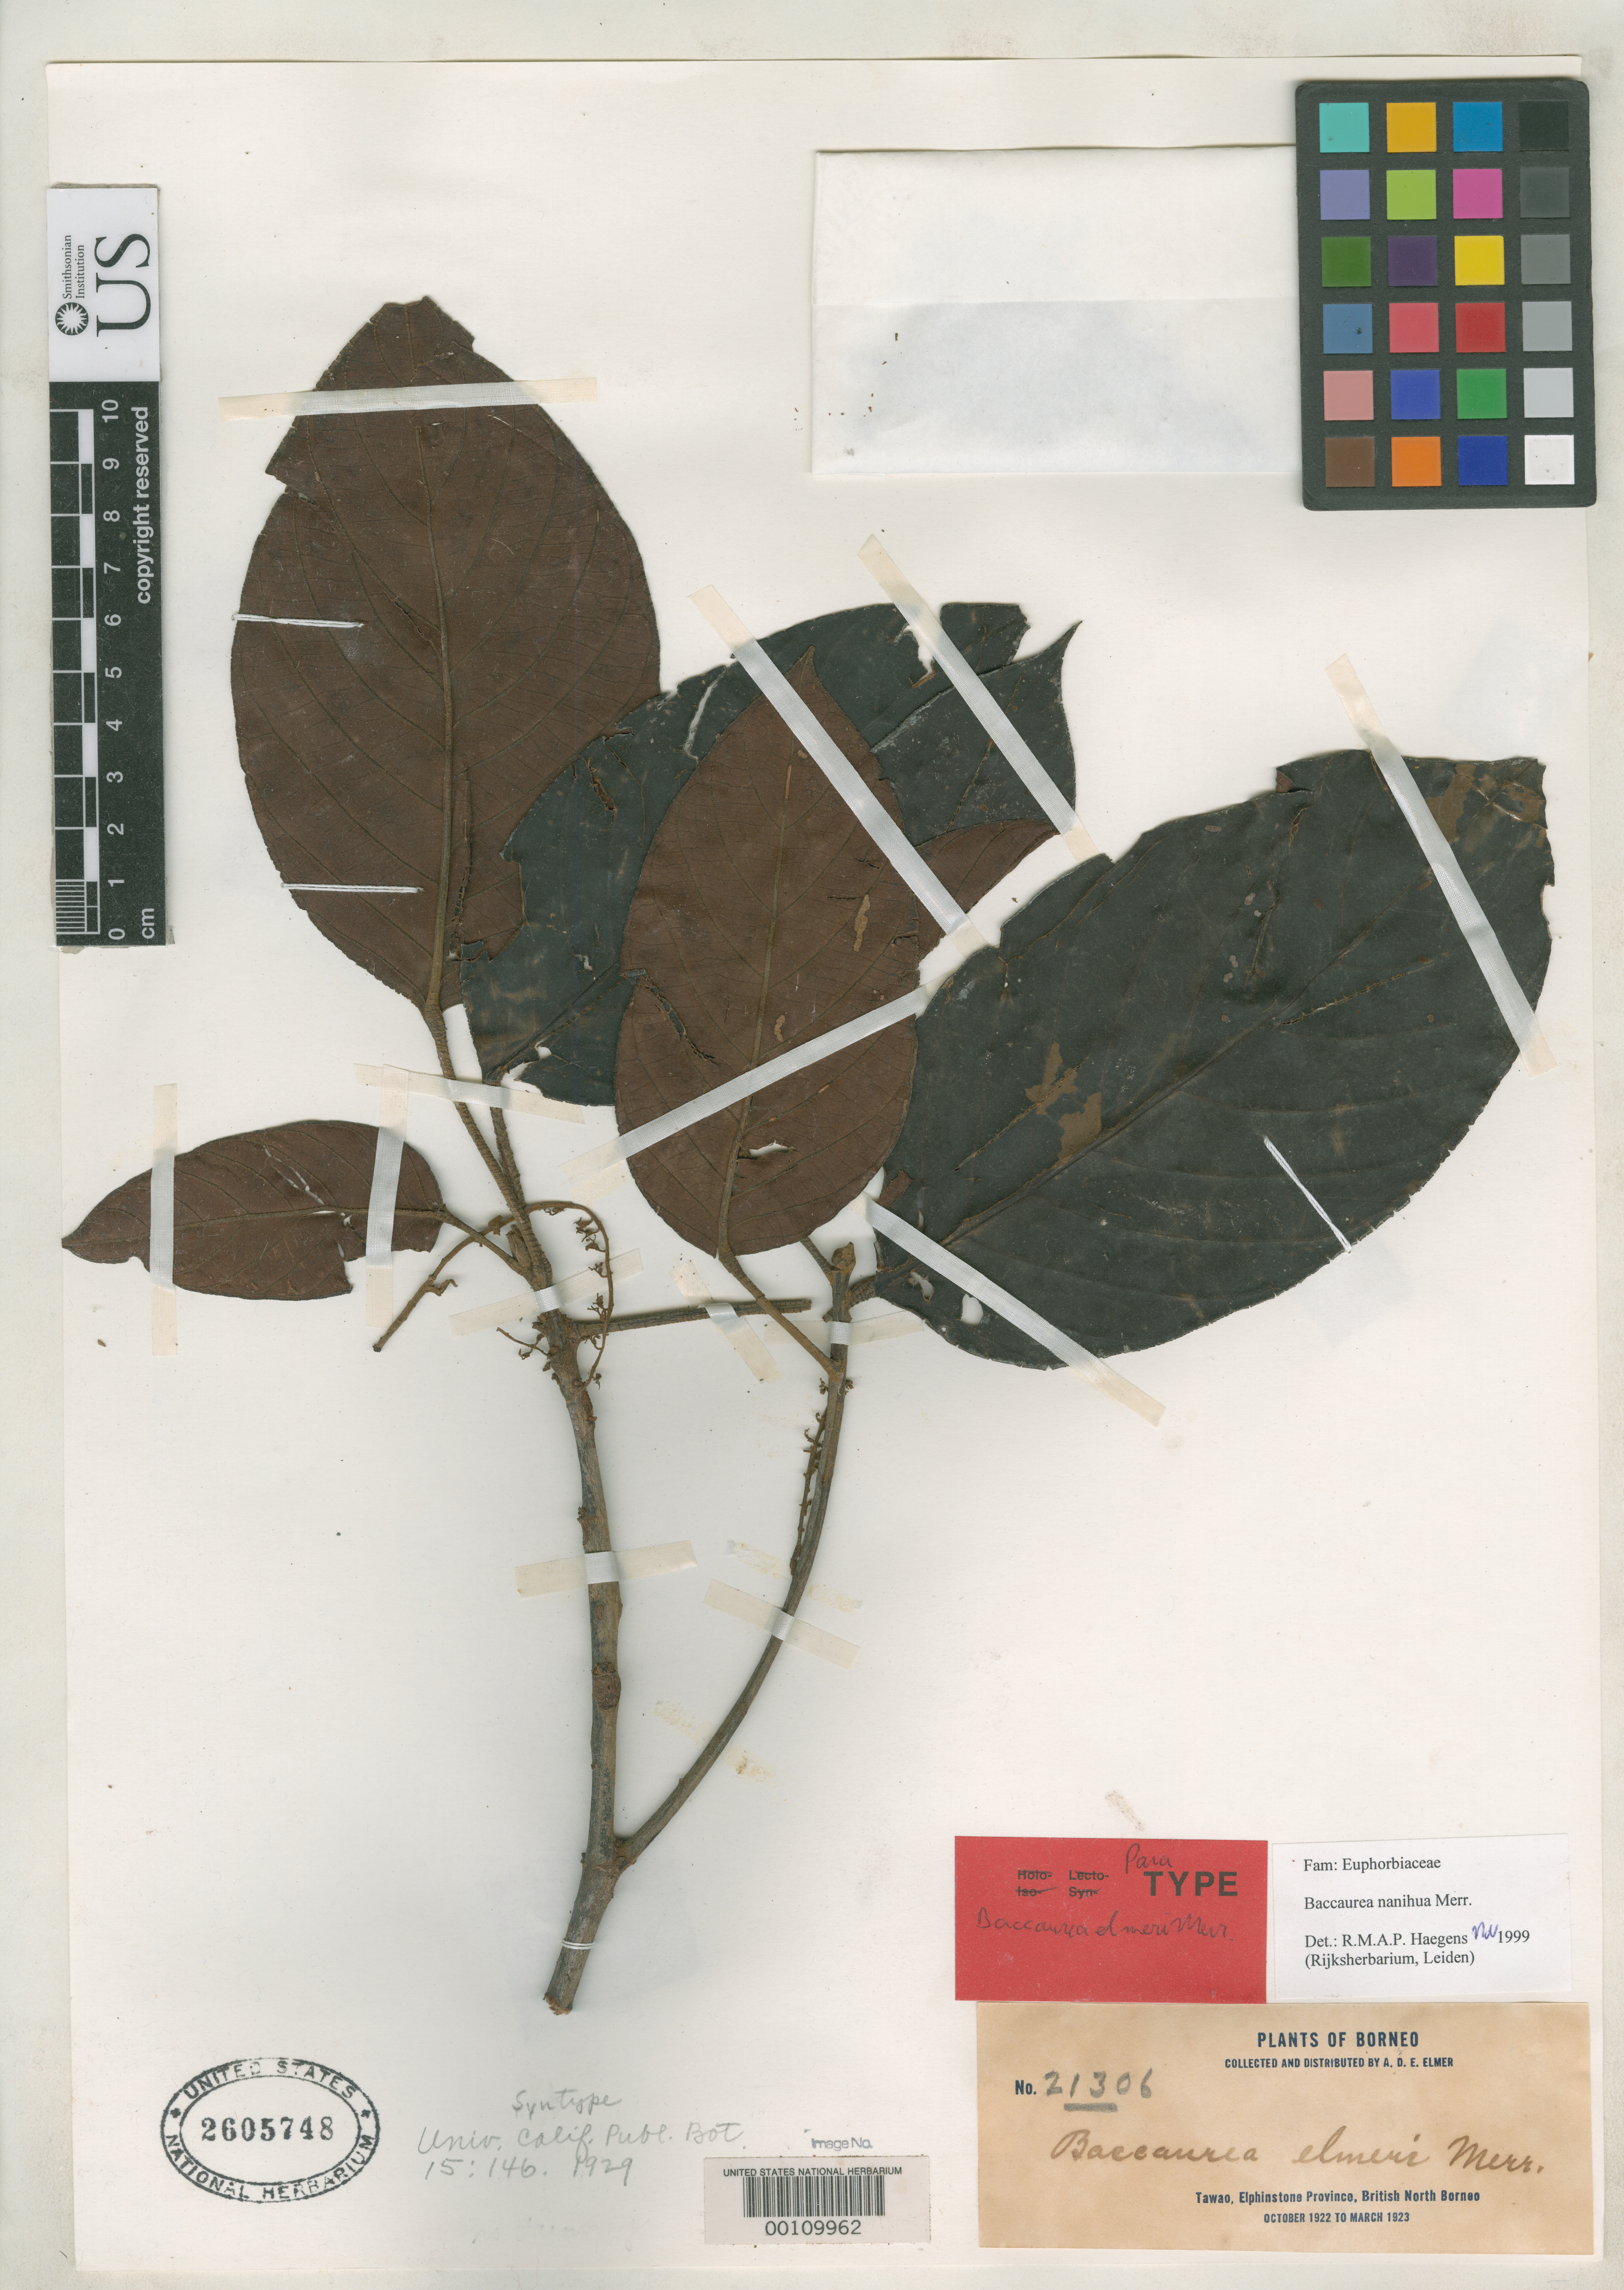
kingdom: Plantae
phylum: Tracheophyta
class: Magnoliopsida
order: Malpighiales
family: Phyllanthaceae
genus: Baccaurea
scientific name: Baccaurea elmeri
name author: Merr.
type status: Syntype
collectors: A. D. E. Elmer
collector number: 21306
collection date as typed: Oct 1922 to -- Mar 1923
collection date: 1922-10/1923-03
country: Malaysia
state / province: Sabah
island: Borneo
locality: Elephinstone province, Tawao.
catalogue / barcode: US 2605748